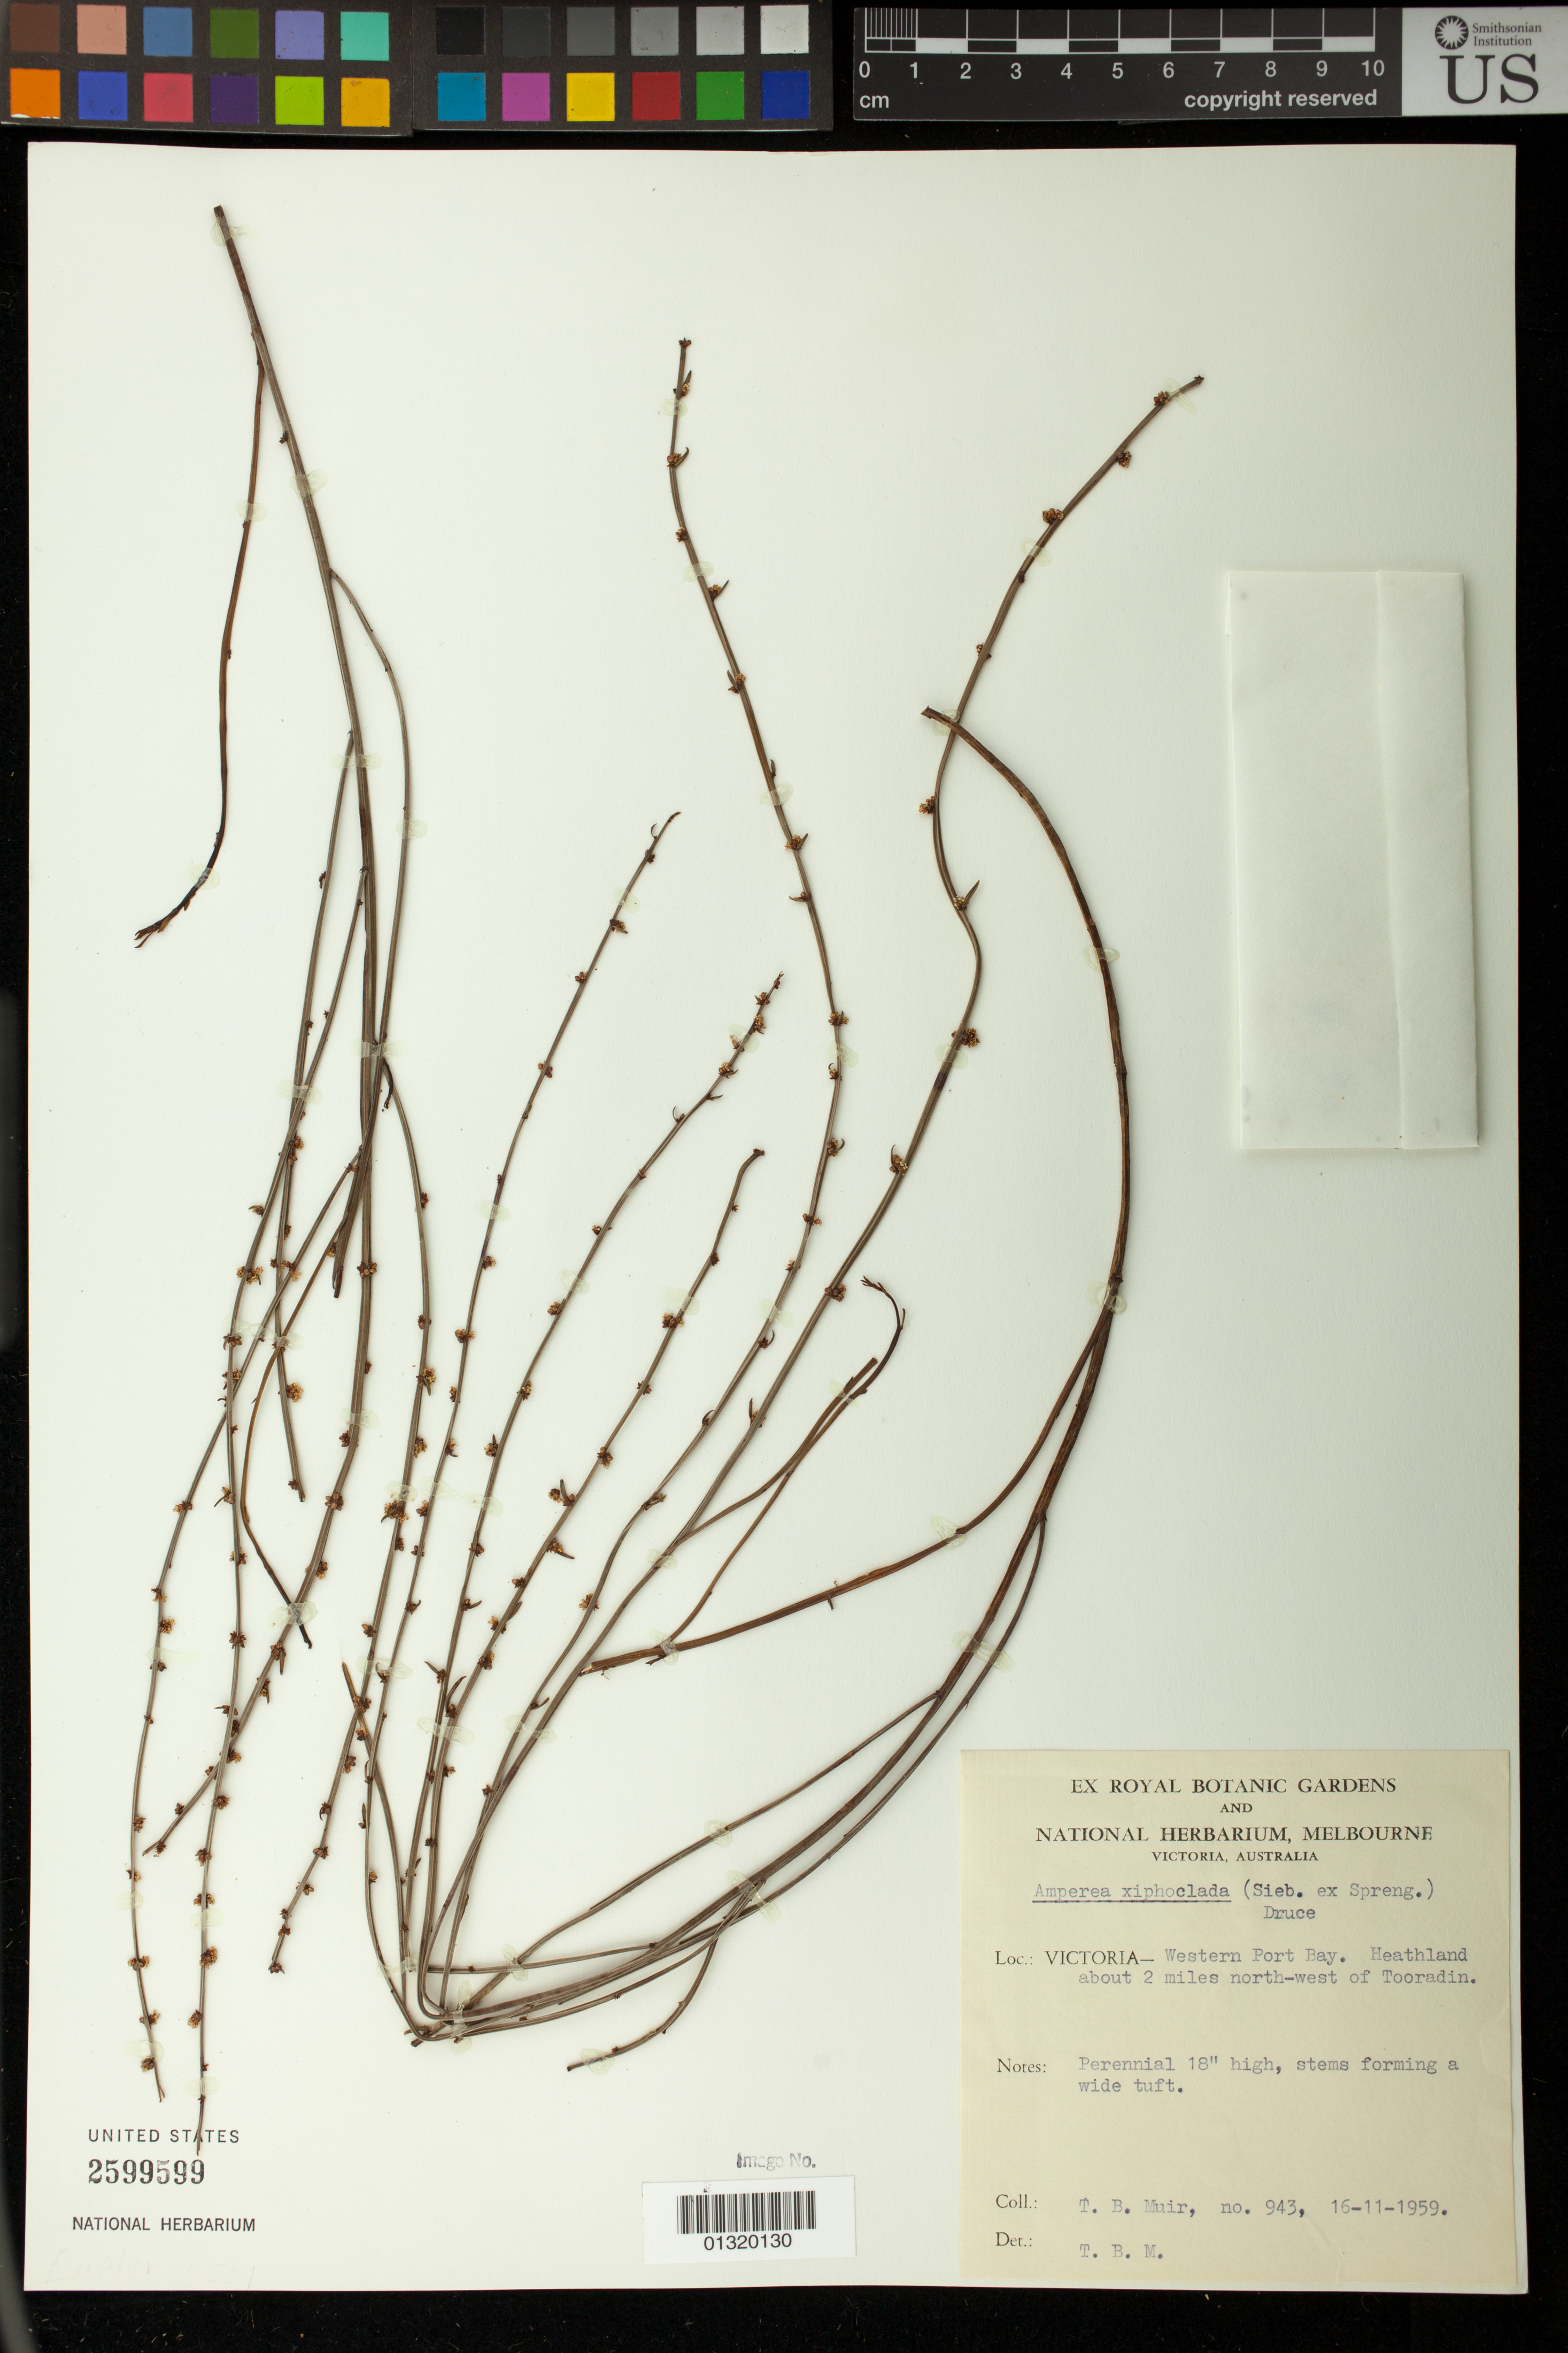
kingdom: Plantae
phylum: Tracheophyta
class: Magnoliopsida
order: Malpighiales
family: Euphorbiaceae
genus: Amperea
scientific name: Amperea xiphoclada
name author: Druce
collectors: T. Muir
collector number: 943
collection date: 1959-11-16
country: Australia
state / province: Victoria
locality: Western Port Bay. Heathland about 2 miles north-west of Tooradin.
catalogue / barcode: US 2599599